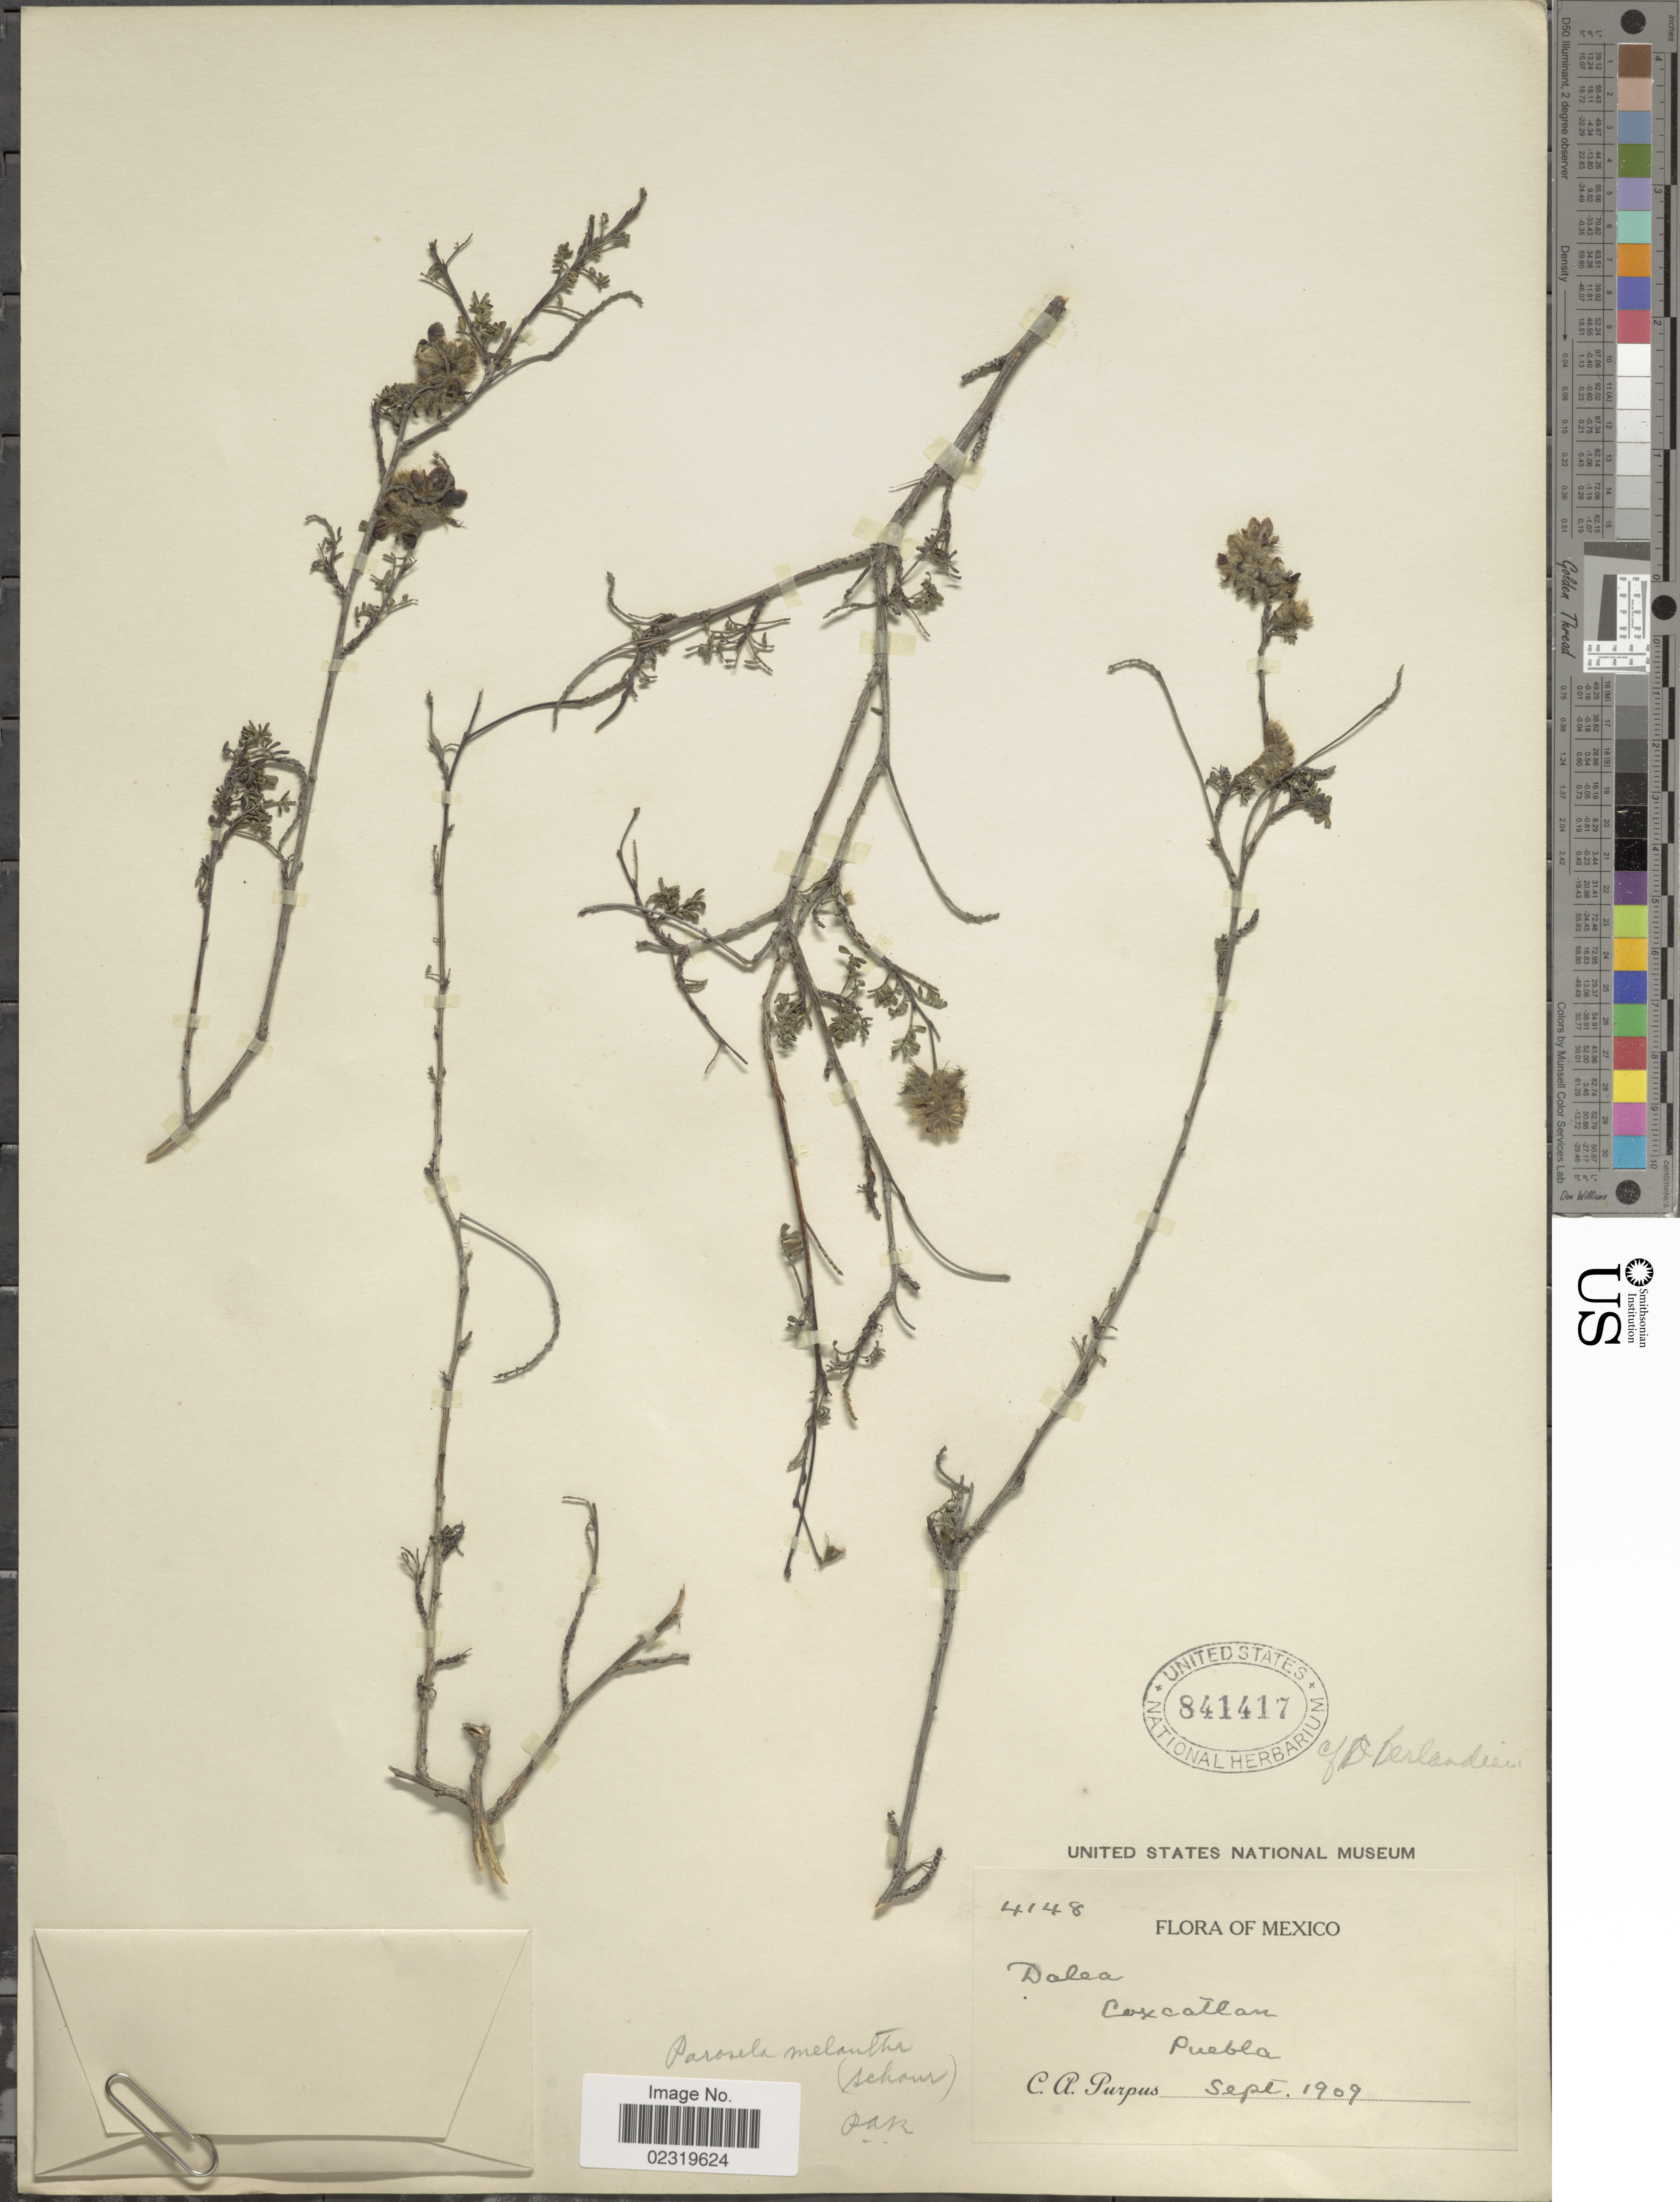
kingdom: Plantae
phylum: Tracheophyta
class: Magnoliopsida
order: Fabales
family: Fabaceae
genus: Dalea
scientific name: Dalea melantha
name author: S. Schauer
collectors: C. A. Purpus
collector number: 4148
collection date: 1909-09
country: Mexico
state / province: Puebla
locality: Coxcatlan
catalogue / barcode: US 841417